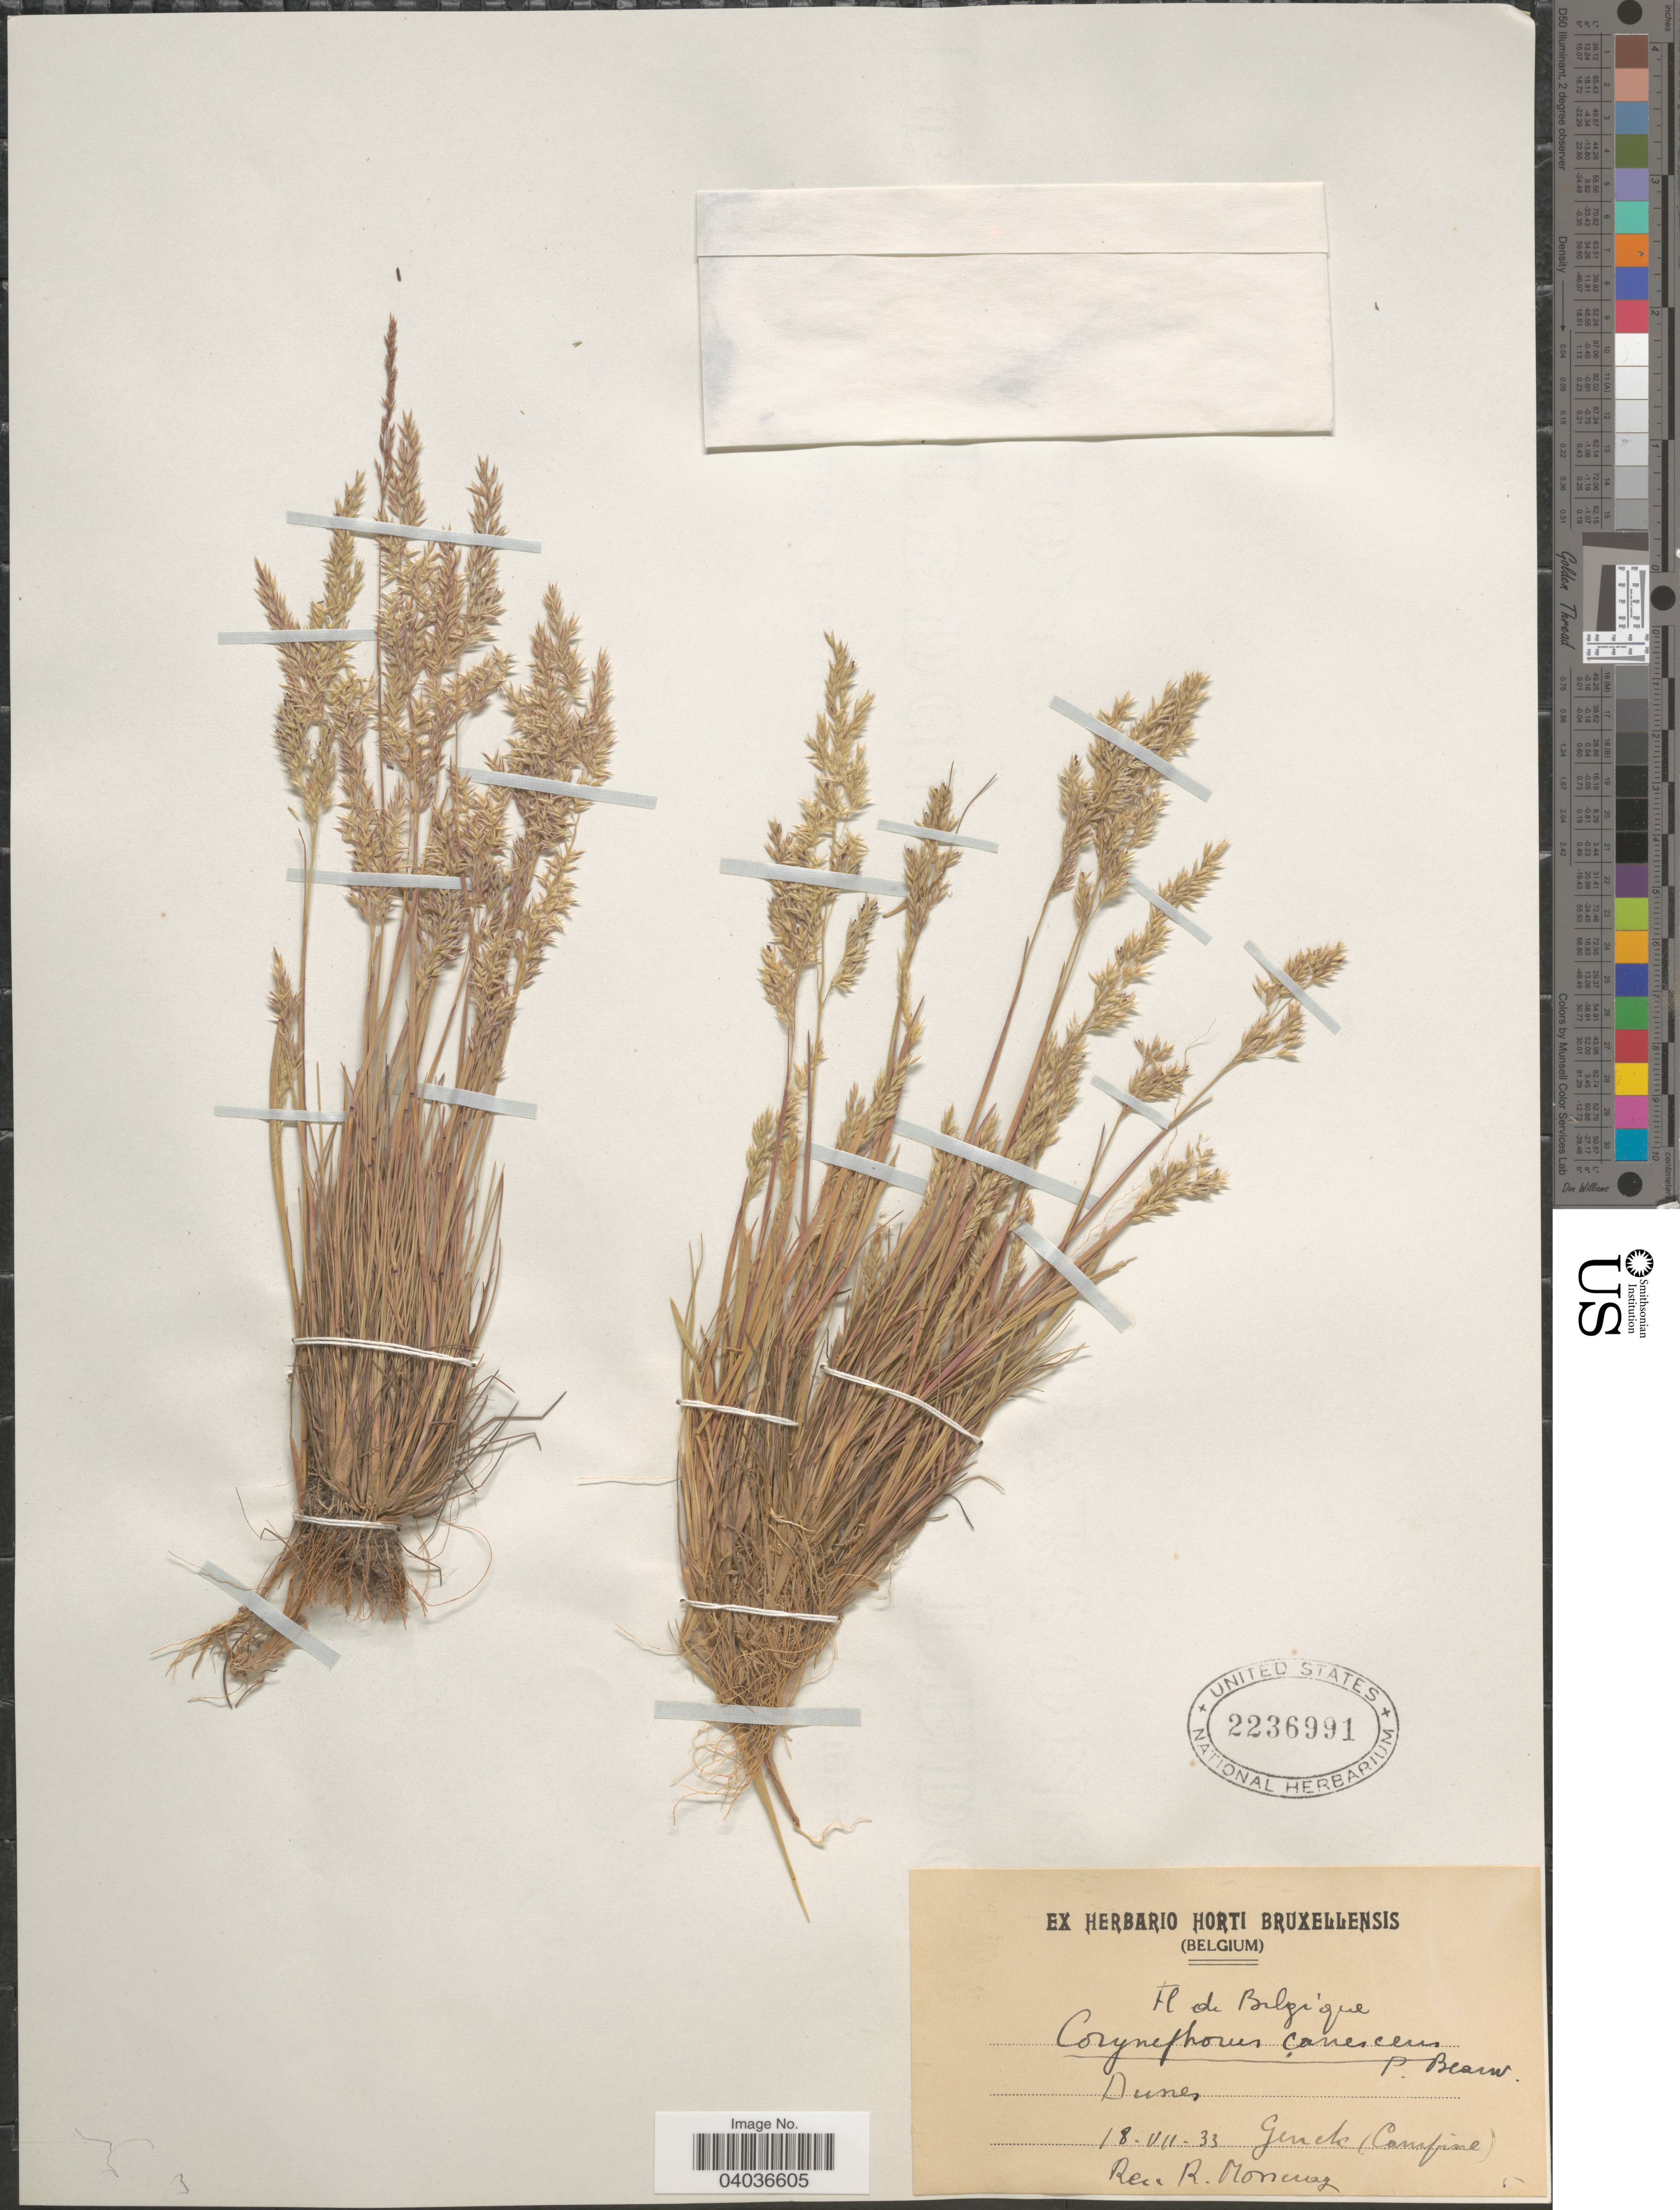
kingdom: Plantae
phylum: Tracheophyta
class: Liliopsida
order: Poales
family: Poaceae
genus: Corynephorus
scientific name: Corynephorus canescens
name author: (L, MEL) P. Beauv.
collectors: R. Moneray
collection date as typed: Transcribed d/m/y: 18/7/33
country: Belgium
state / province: Flanders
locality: Genck(Campine).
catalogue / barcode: US 2236991